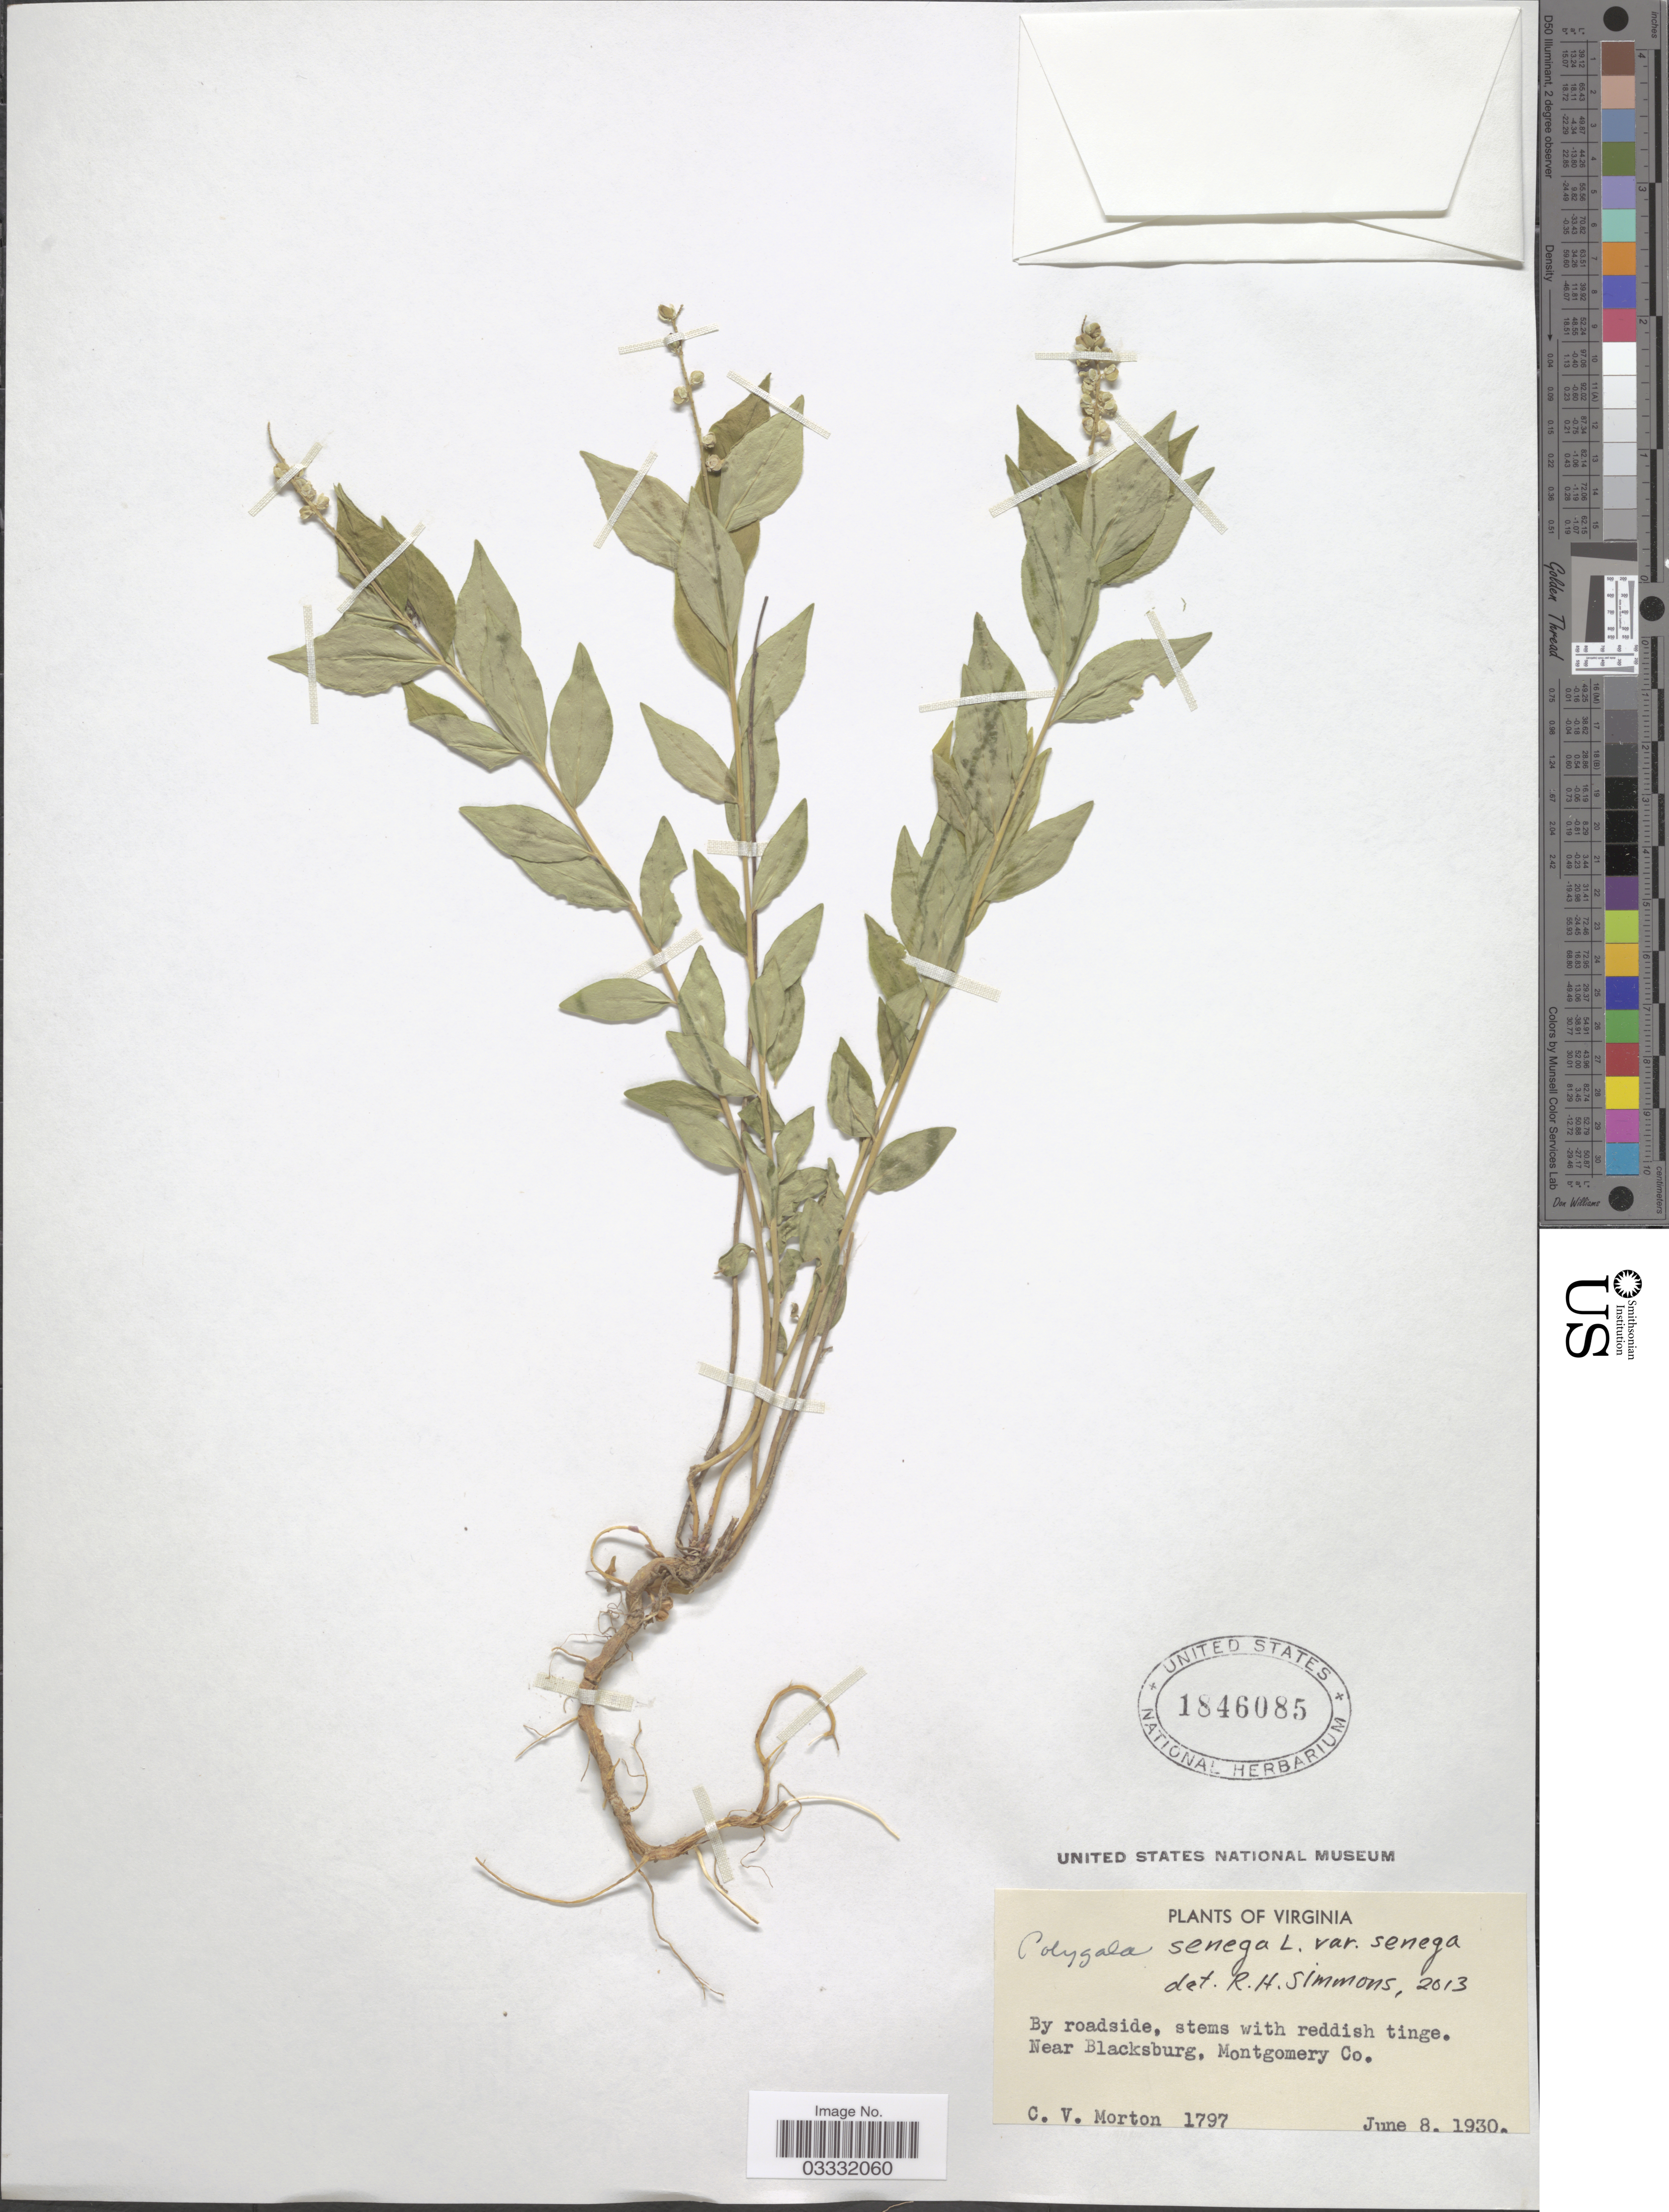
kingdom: Plantae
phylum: Tracheophyta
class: Magnoliopsida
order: Fabales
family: Polygalaceae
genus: Polygala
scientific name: Polygala senega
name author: L.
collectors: C. V. Morton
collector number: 1797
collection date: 1930-06-08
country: United States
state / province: Virginia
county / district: Montgomery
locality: Near Blacksburg, Montgomery Co.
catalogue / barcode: US 1846085